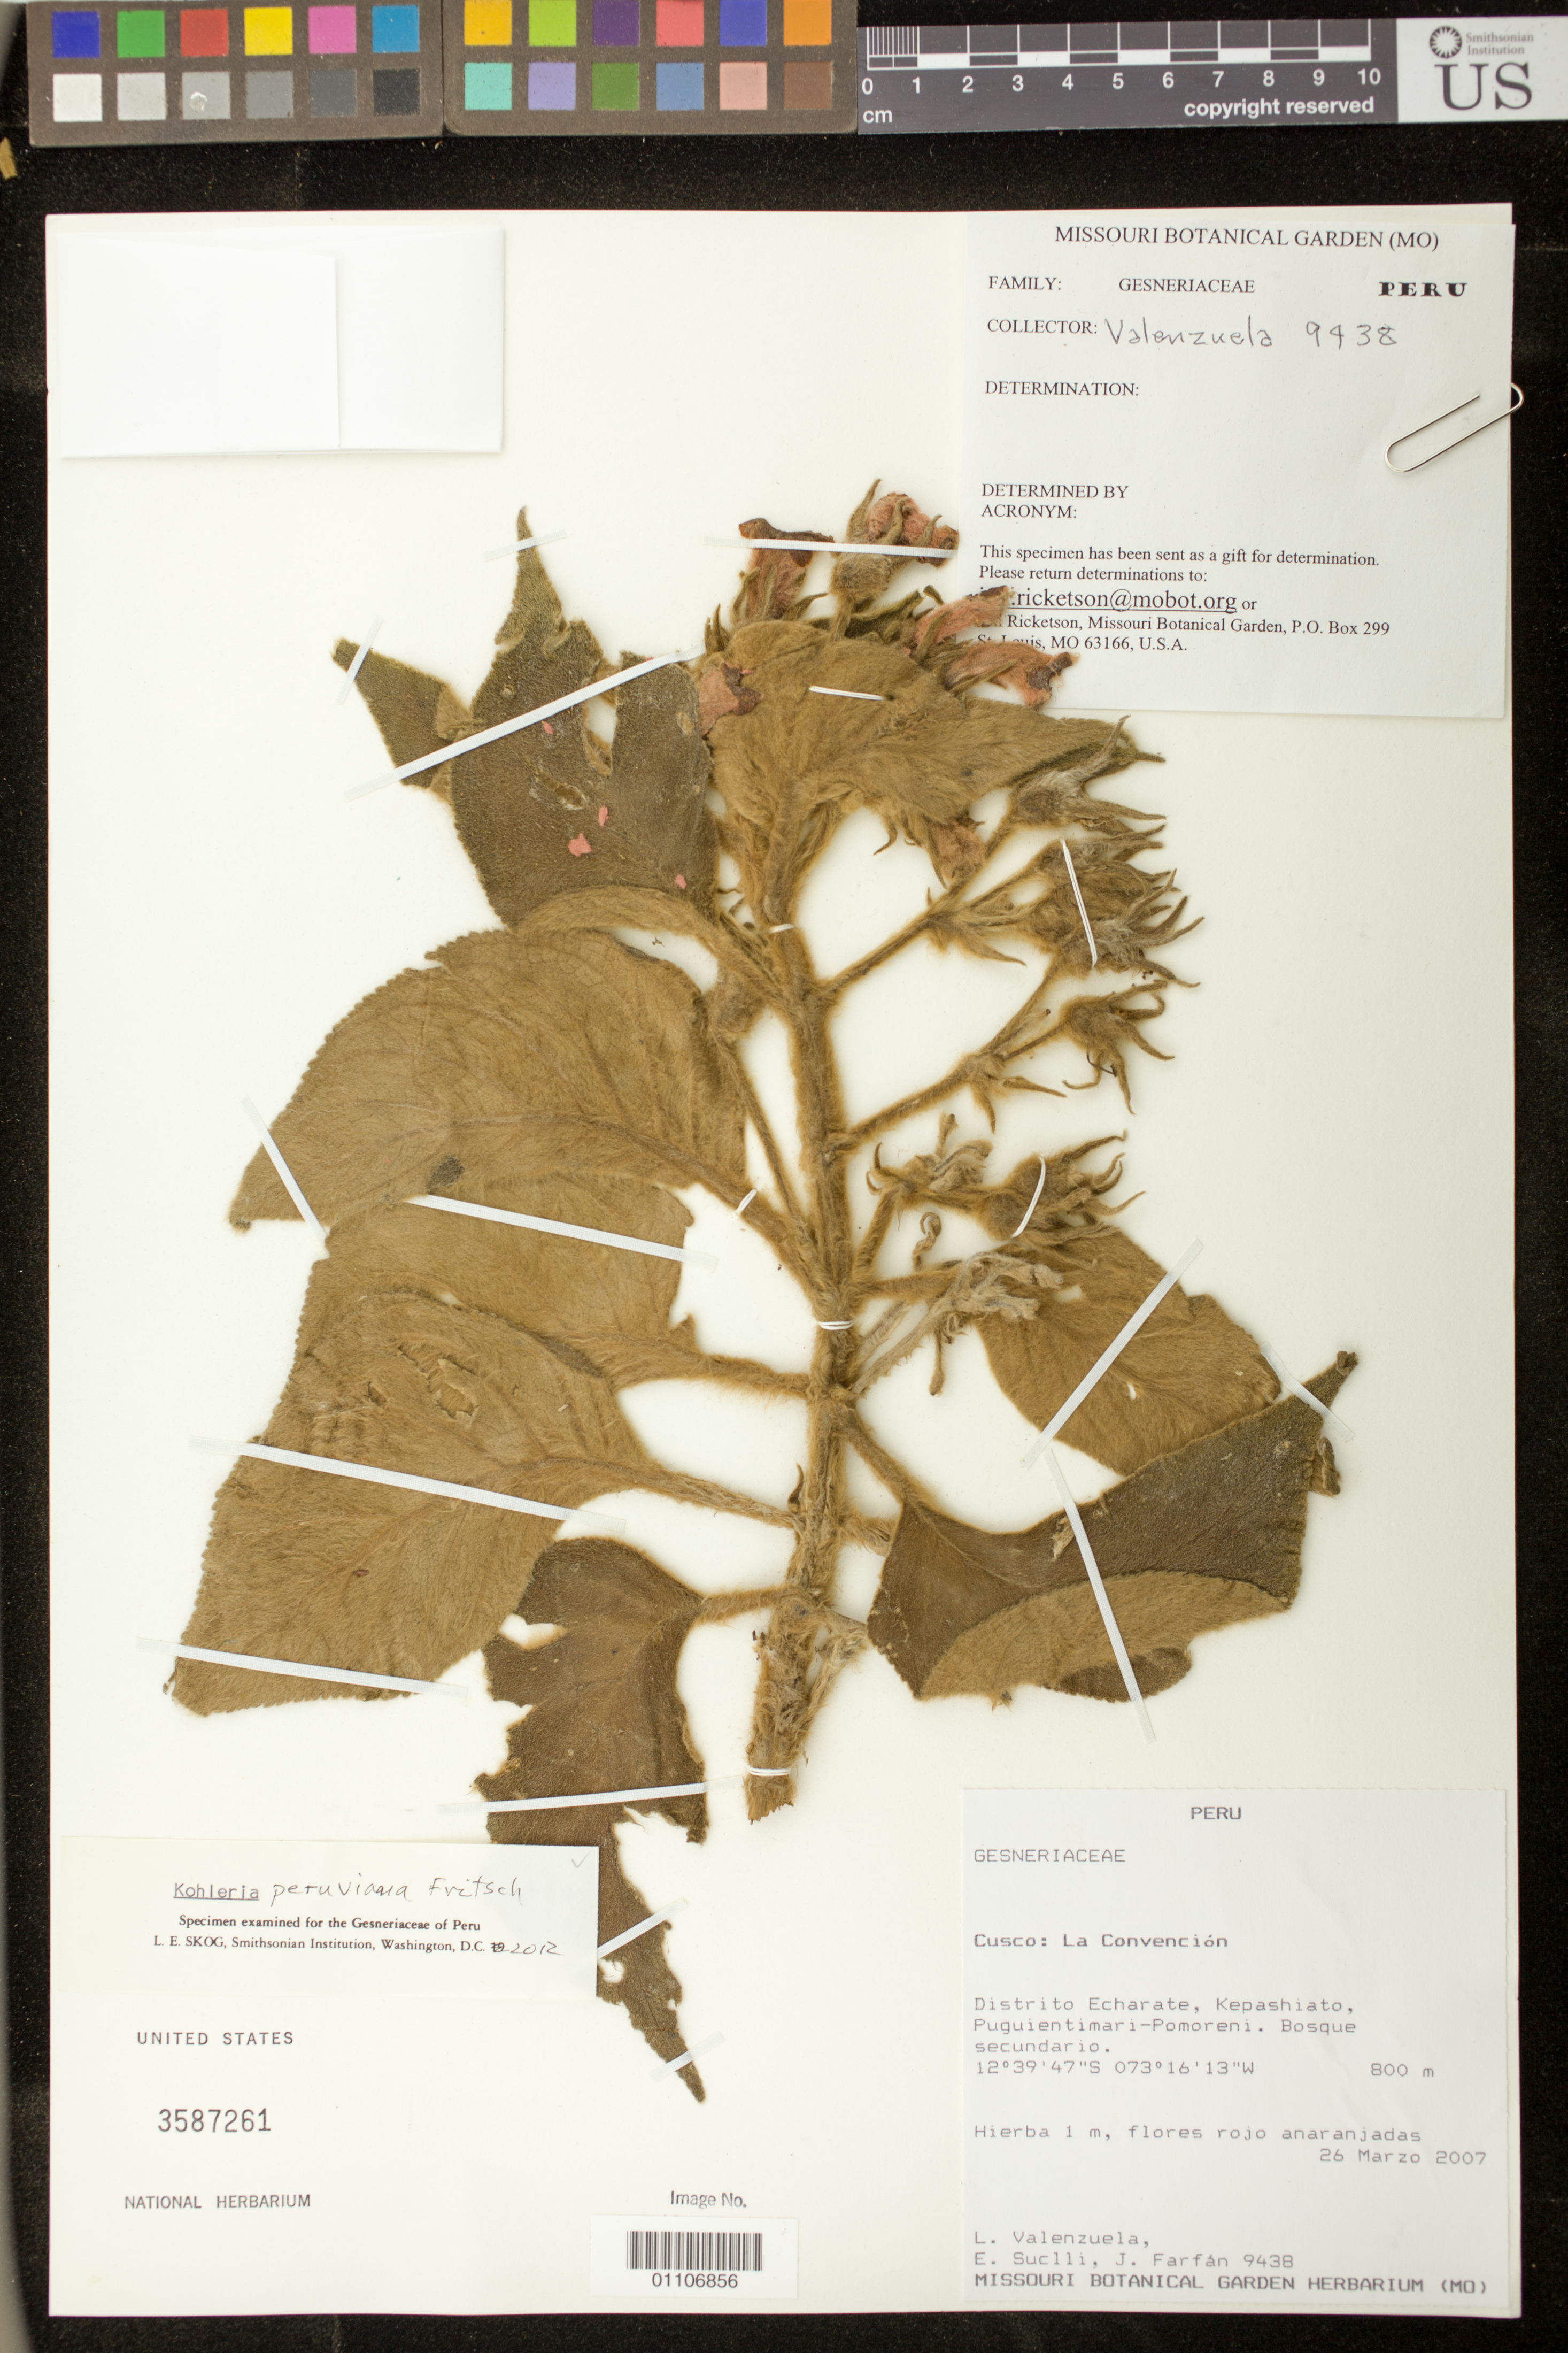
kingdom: Plantae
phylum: Tracheophyta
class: Magnoliopsida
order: Lamiales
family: Gesneriaceae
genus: Kohleria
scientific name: Kohleria peruviana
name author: Fritsch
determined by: Skog, Laurence E.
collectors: L. Valenzuela, E. Suclli & J. Farfán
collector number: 9438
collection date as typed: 26 Mar 2007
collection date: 2007-03-26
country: Peru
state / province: Cusco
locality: La Convencion: Distrito Echarate, Kepashiato, Puguientimari-Pomoreni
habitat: Bosque secundario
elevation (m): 800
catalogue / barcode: US 3587261